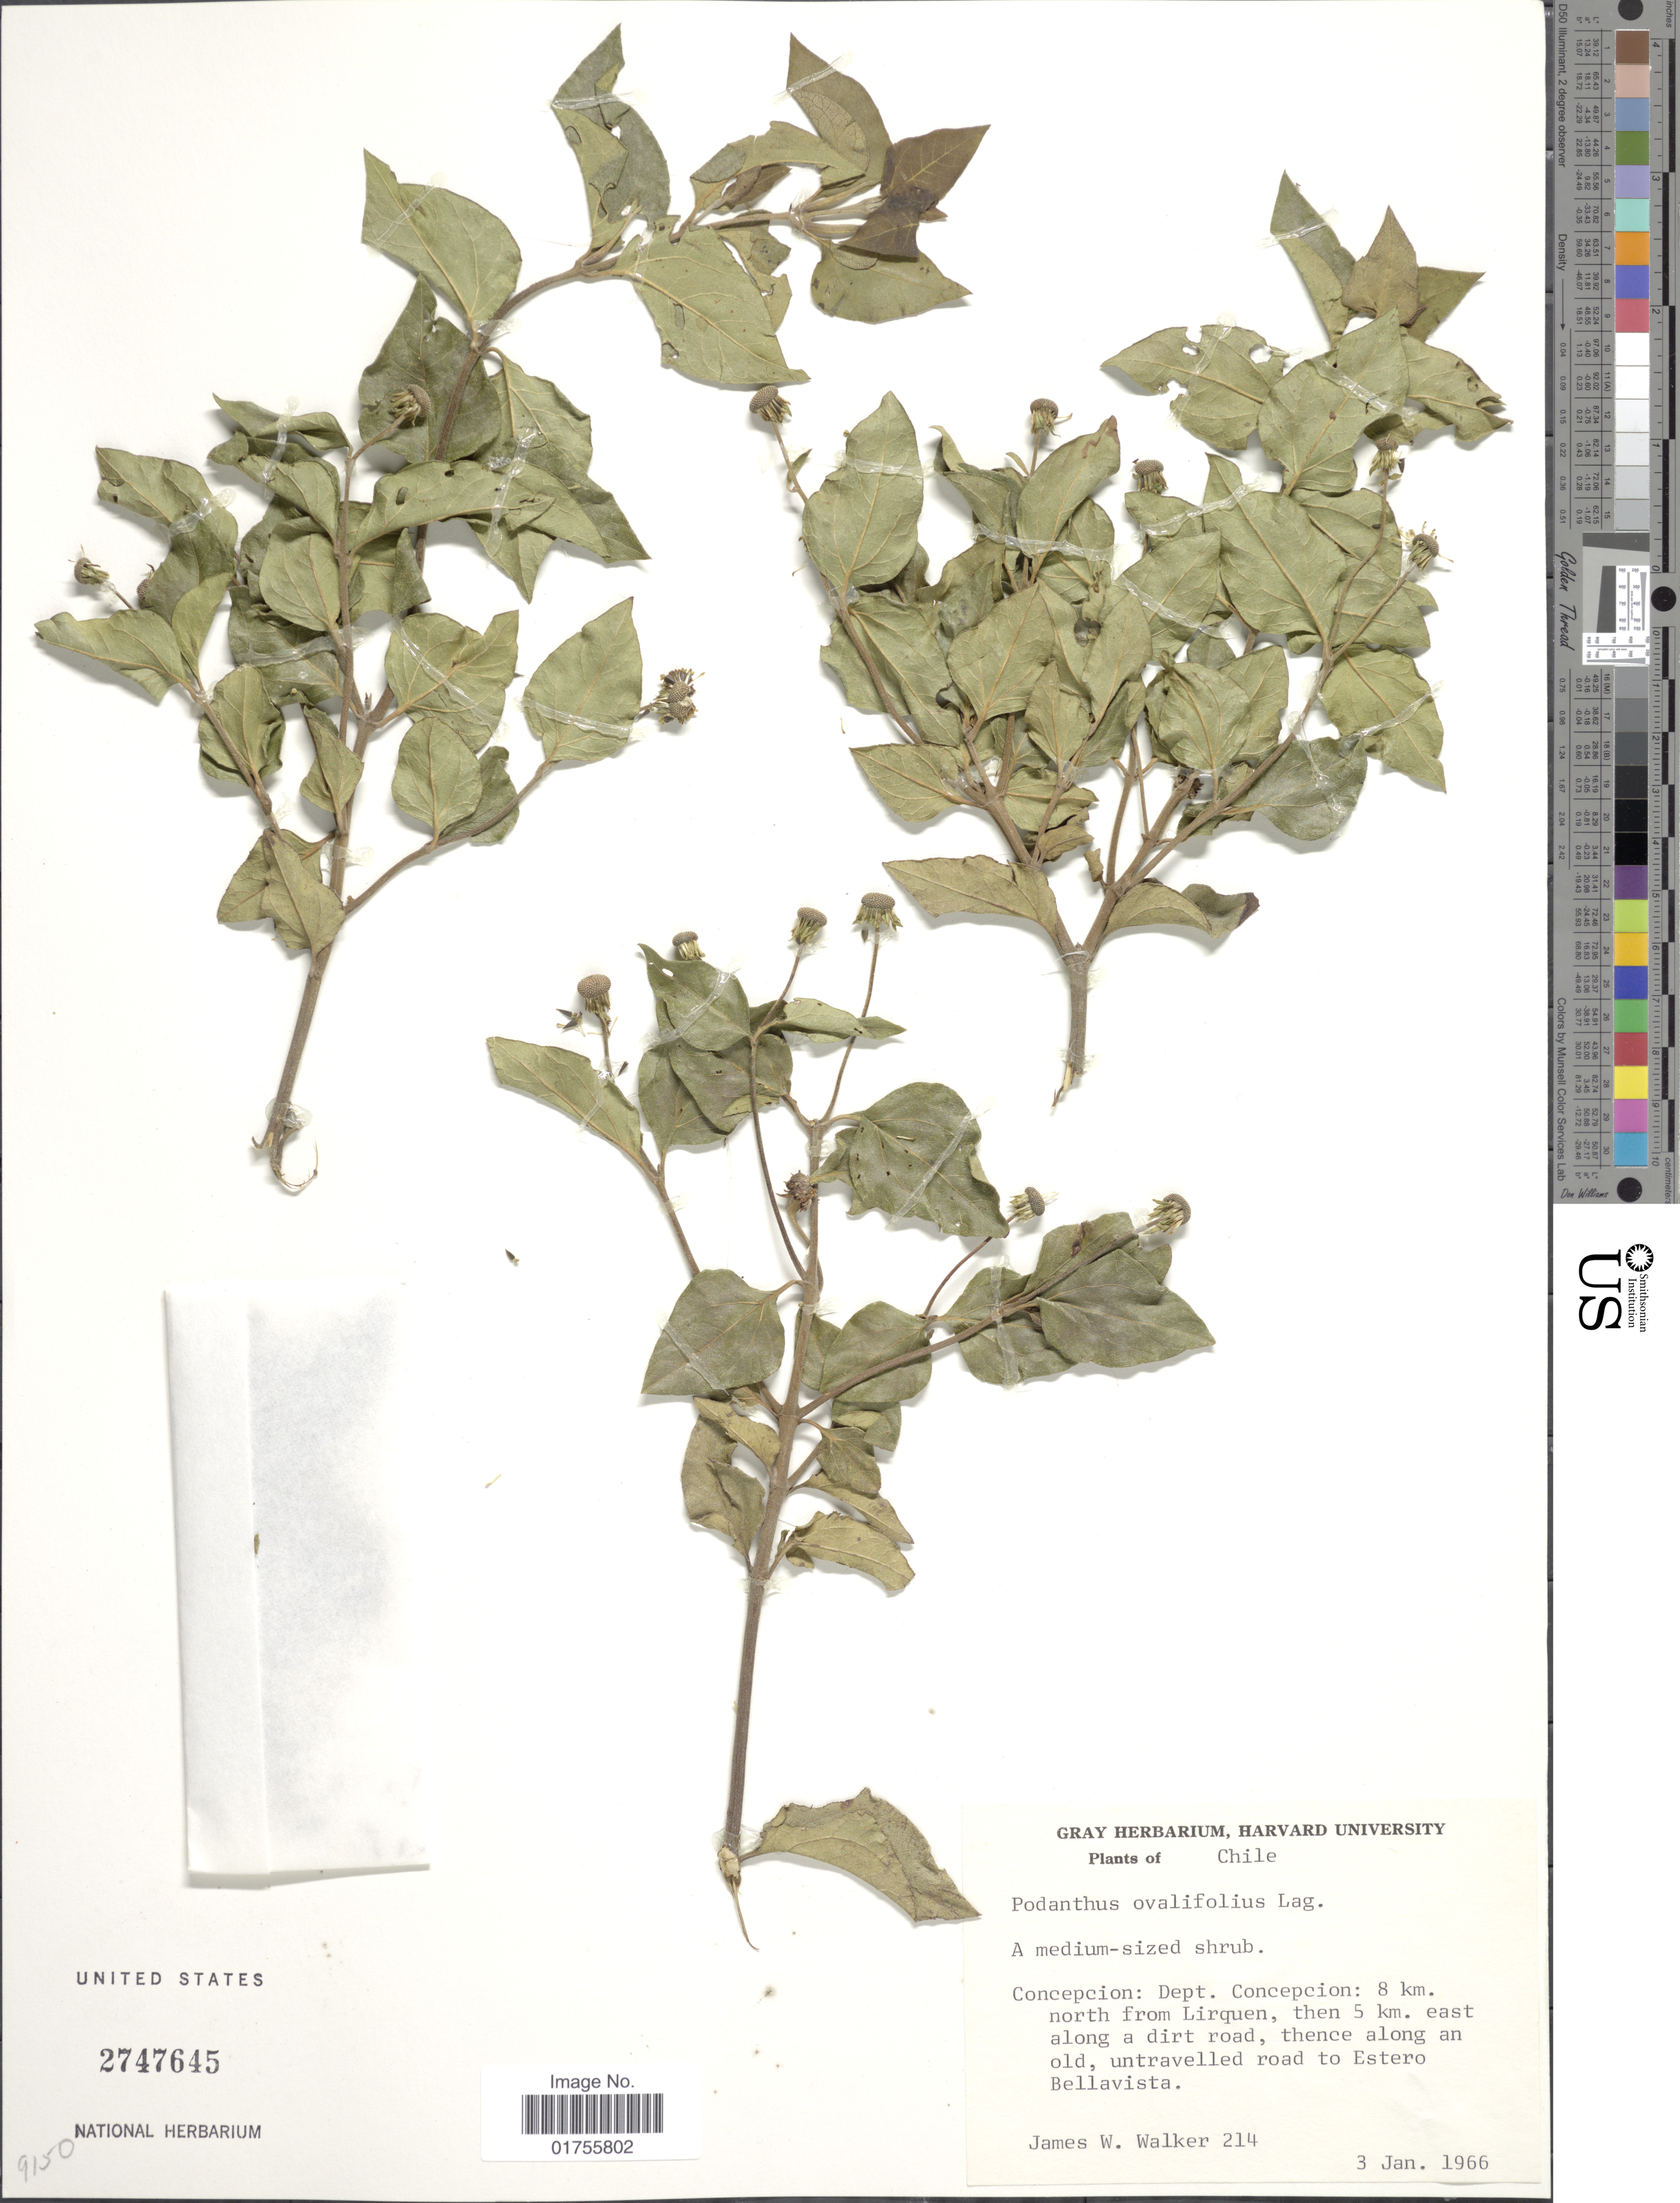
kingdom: Plantae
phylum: Tracheophyta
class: Magnoliopsida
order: Asterales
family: Asteraceae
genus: Podanthus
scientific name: Podanthus ovalifolius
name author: Lag.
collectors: J. W. Walker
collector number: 214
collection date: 1966-01-03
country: Chile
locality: Concepcion: Dept. Concepcion: 8 km north from Lirquen, then 5 km east along a dirt road, thence along an old, untravelled road to Estero Bellavista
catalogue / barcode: US 2747645